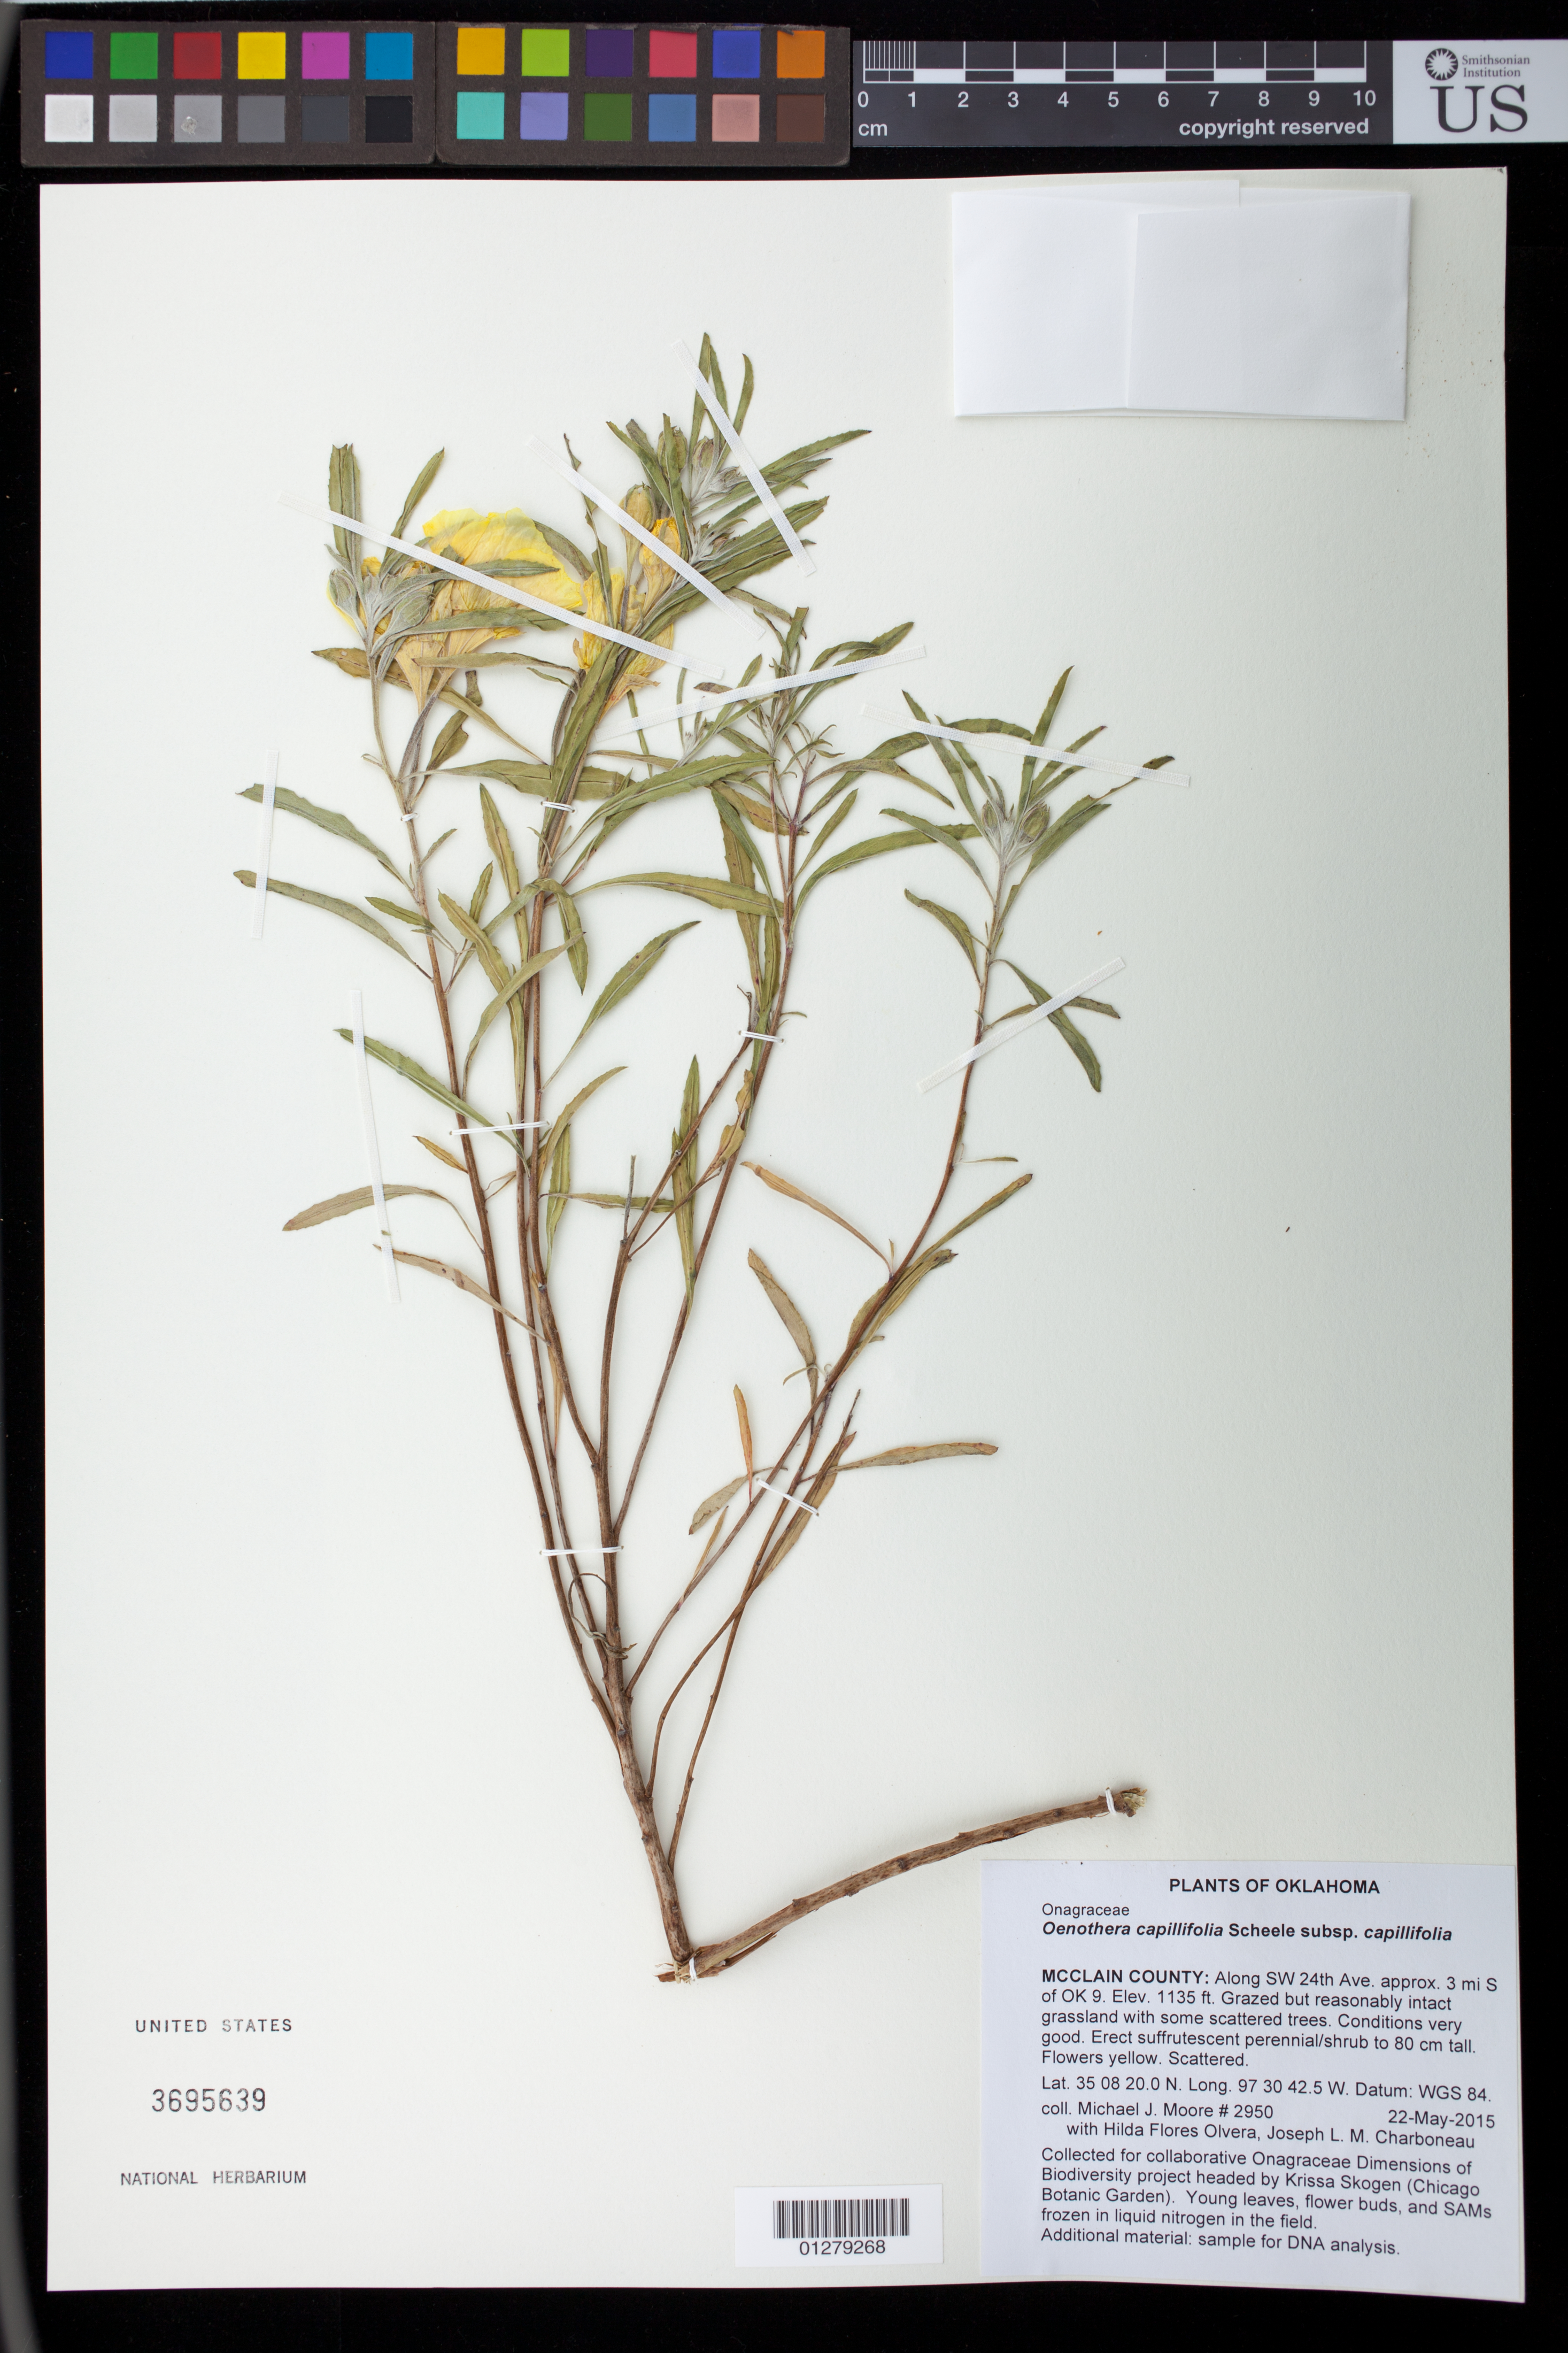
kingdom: Plantae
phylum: Tracheophyta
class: Magnoliopsida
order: Myrtales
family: Onagraceae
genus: Oenothera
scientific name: Oenothera capillifolia subsp. capillifolia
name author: Scheele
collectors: M. J. Moore, H. Flores Olvera & J. L. M. Charboneau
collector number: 2950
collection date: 2015-05-22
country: United States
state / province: Oklahoma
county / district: McClain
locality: Along SW 24th Ave. approx. 3 mi S of OK 9.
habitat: Grazed but reasonably intact grassland with some scattered trees. Conditions very good.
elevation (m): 346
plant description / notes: Collected for collaborative Onagraceae Dimensions of Biodiversity project headed by Krissa Skogen (Chicago Botanic Garden). Young leaves, flower buds, and SAMs frozen in liquid nitrogen in the field.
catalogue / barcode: US 3695639